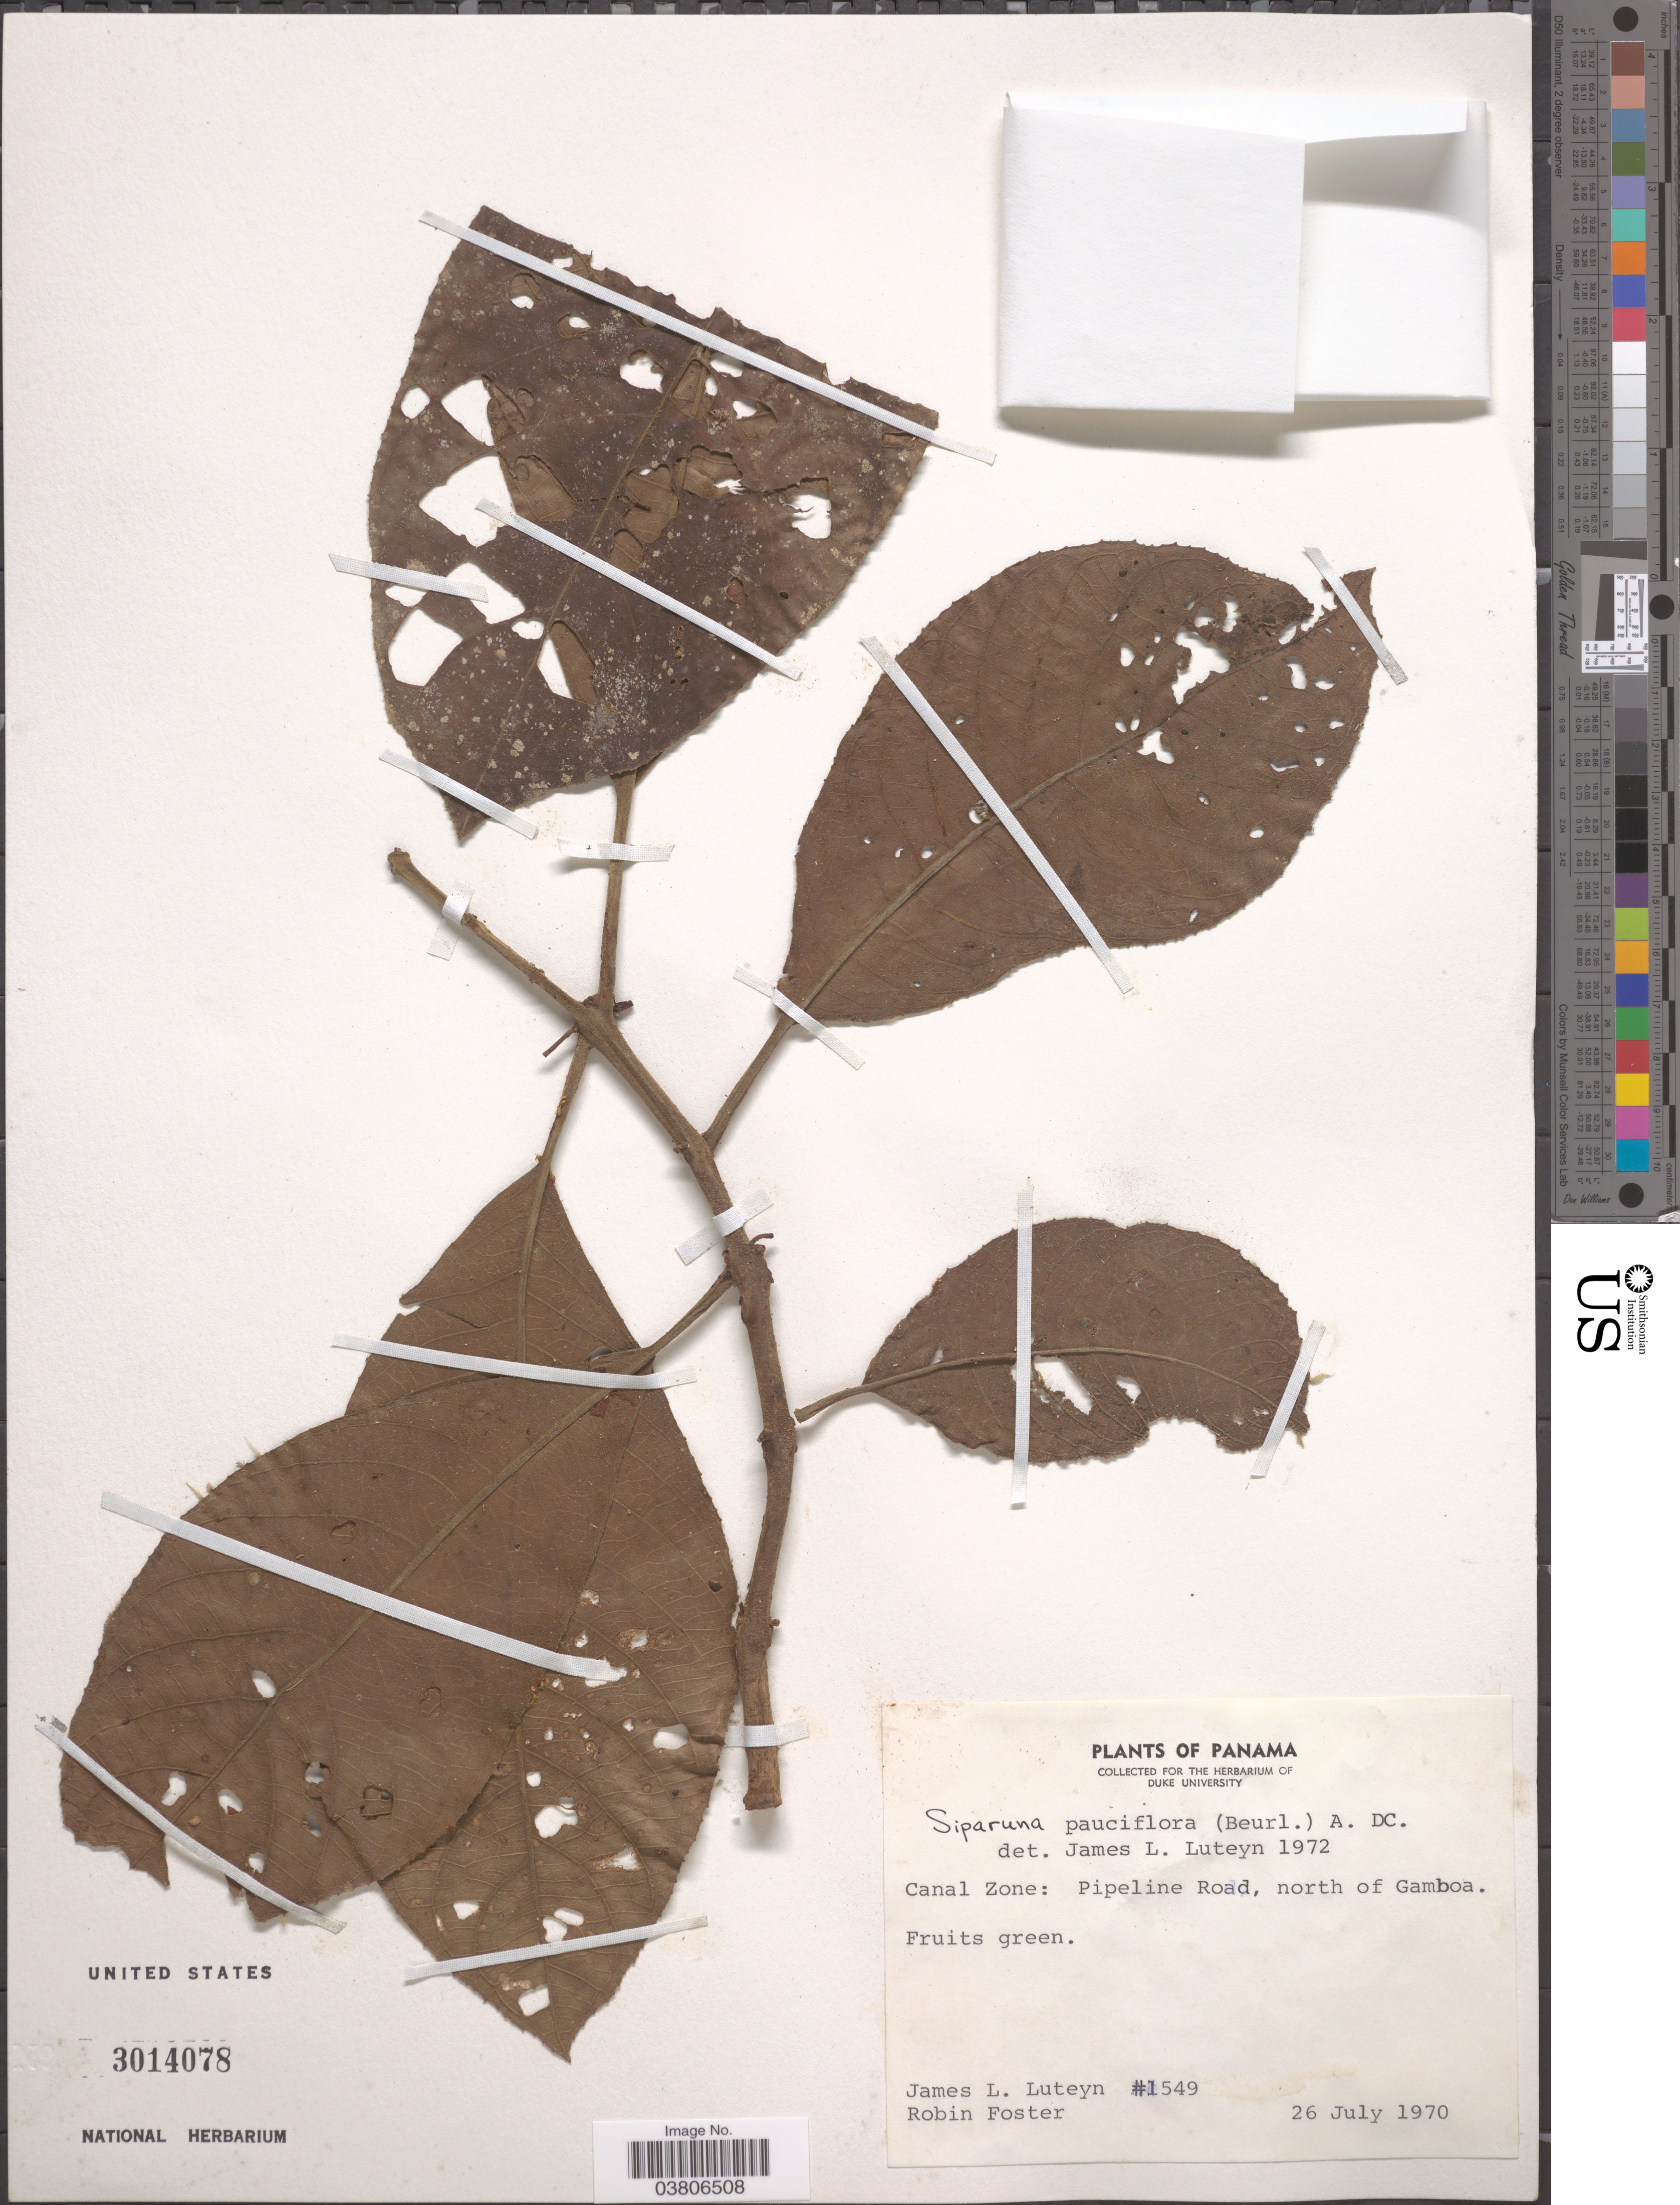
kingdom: Plantae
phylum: Tracheophyta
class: Magnoliopsida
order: Laurales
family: Siparunaceae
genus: Siparuna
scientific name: Siparuna pauciflora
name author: (Beurling) A. DC.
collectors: J. L. Luteyn & R. B. Foster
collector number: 1549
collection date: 1970-07-26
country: Panama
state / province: Colón / Panamá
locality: Canal Zone: Pipeline Road, north of Gamboa.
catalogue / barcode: US 3014078